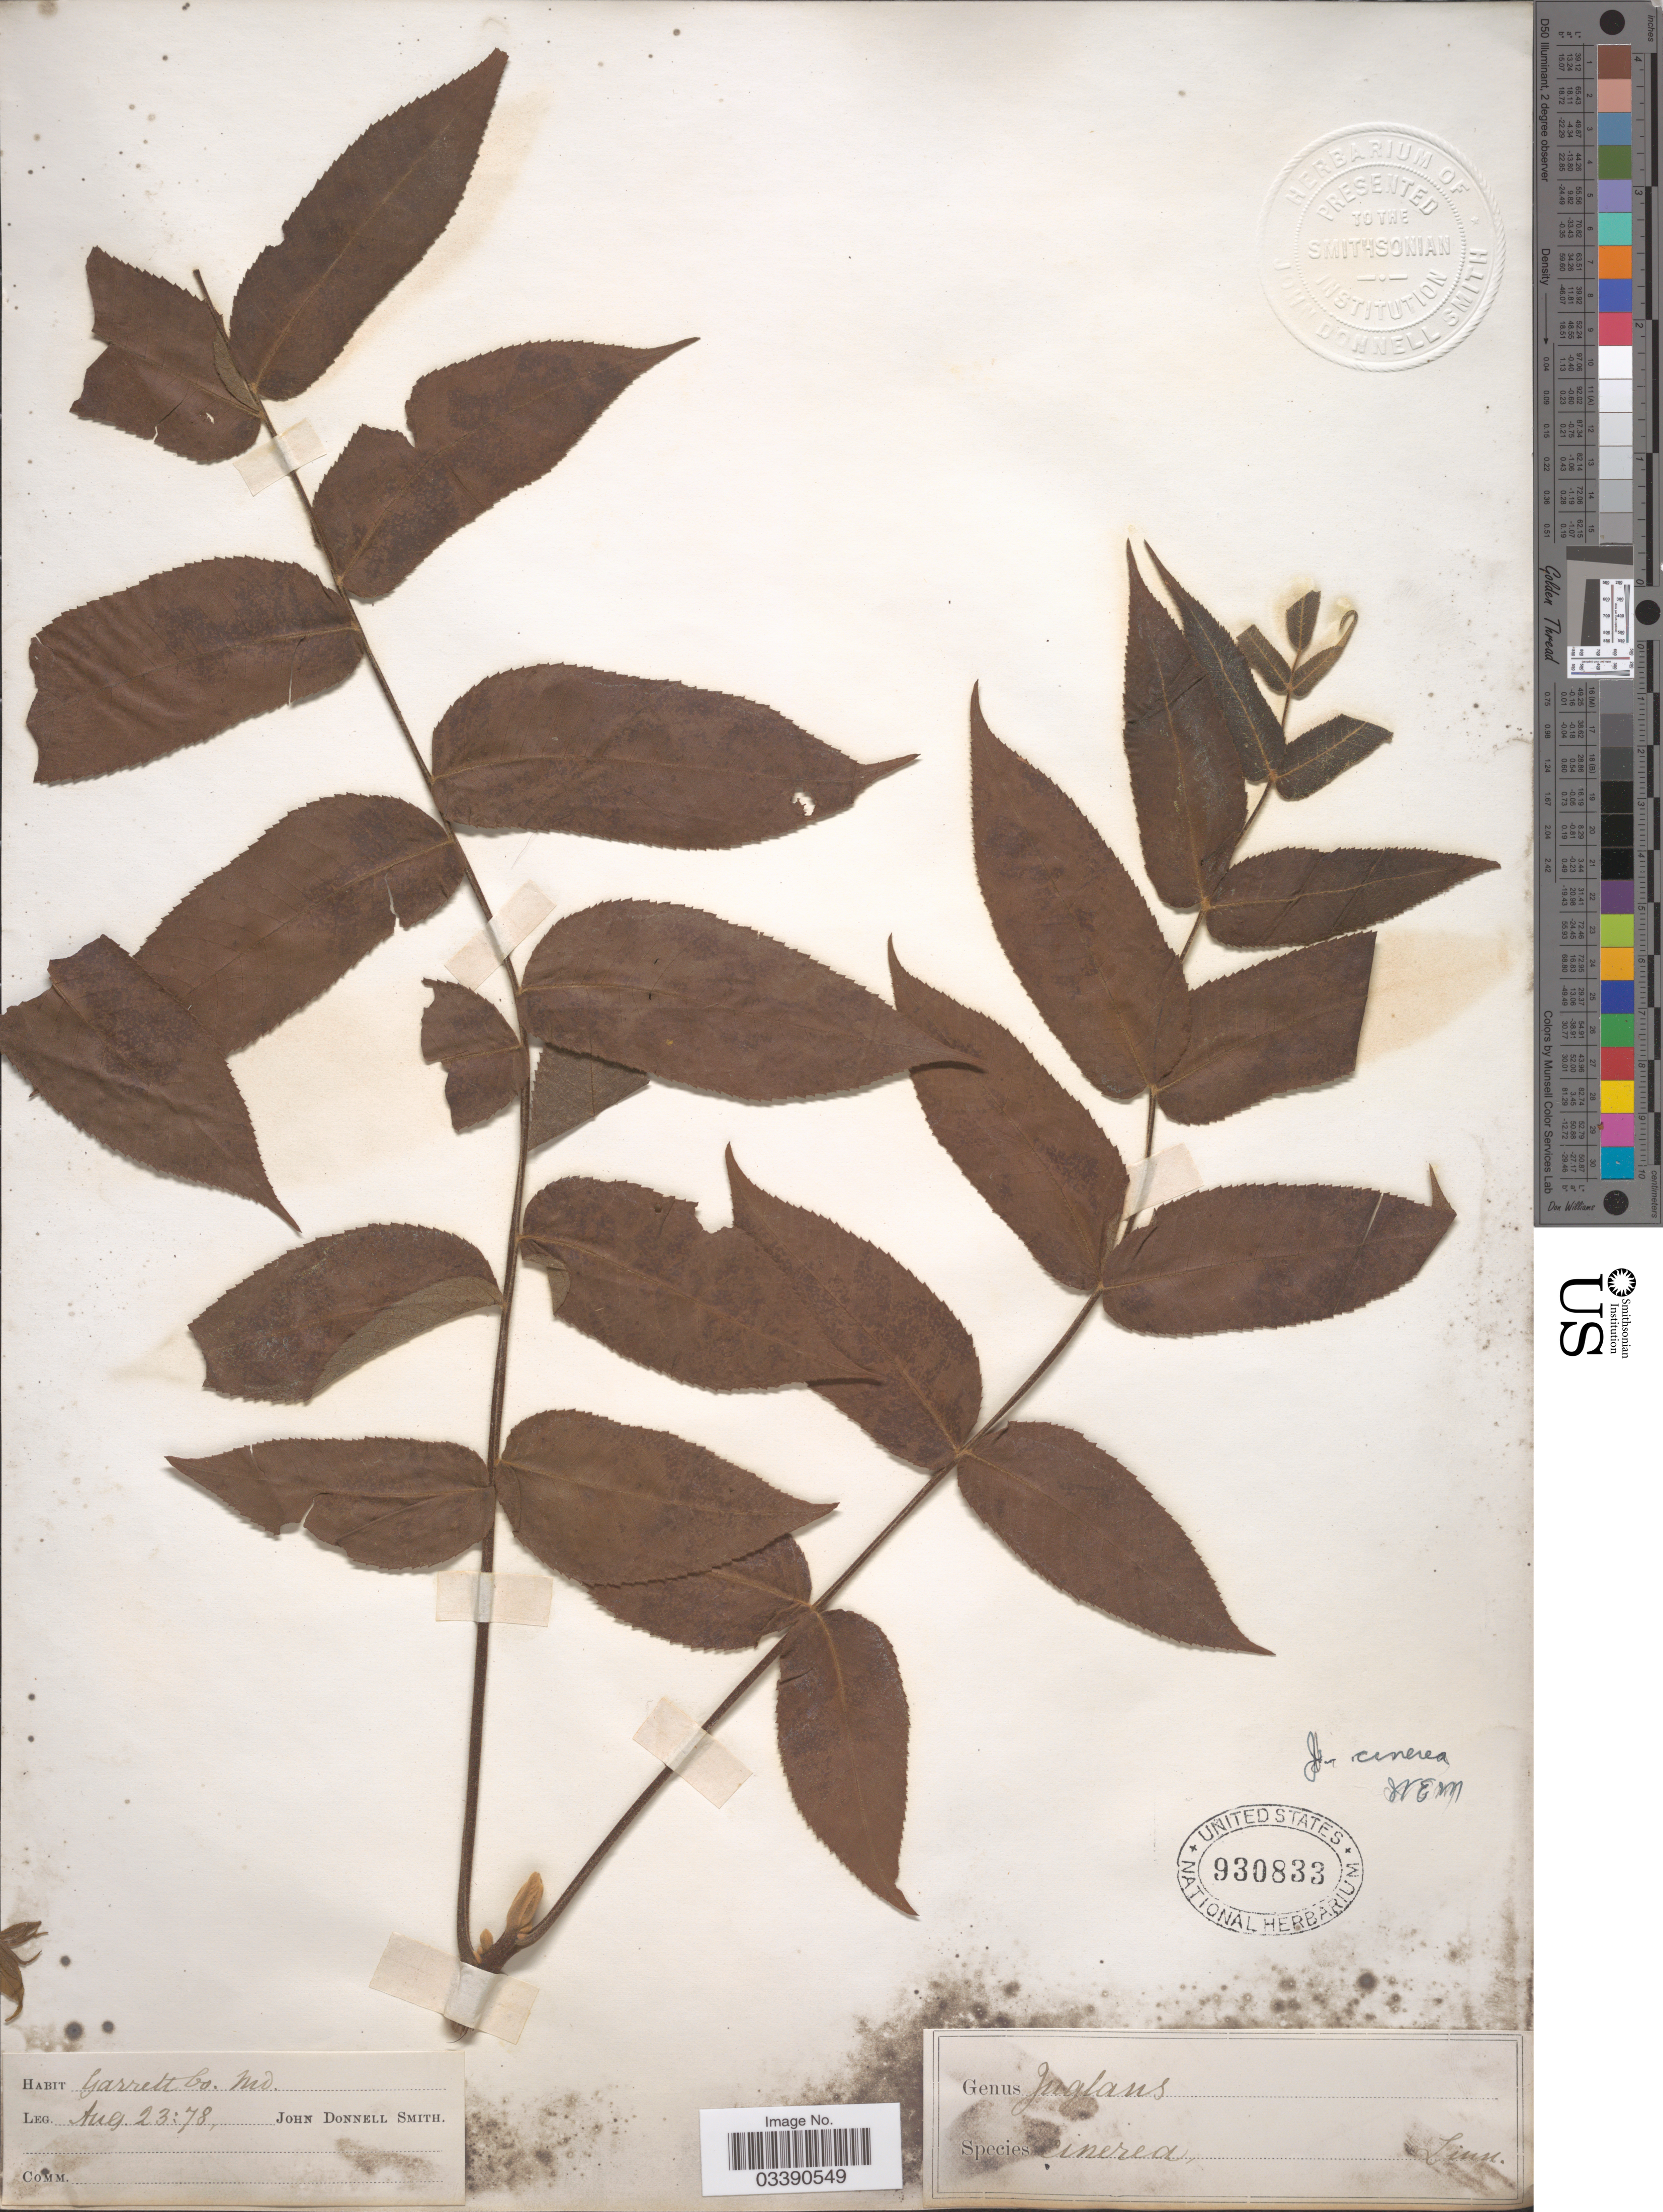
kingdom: Plantae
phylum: Tracheophyta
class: Magnoliopsida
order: Fagales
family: Juglandaceae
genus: Juglans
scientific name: Juglans cinerea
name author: L.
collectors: J. Donnell Smith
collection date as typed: Transcribed d/m/y: 23/8/78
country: United States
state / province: Maryland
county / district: Garrett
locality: Garrett Co.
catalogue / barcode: US 930833